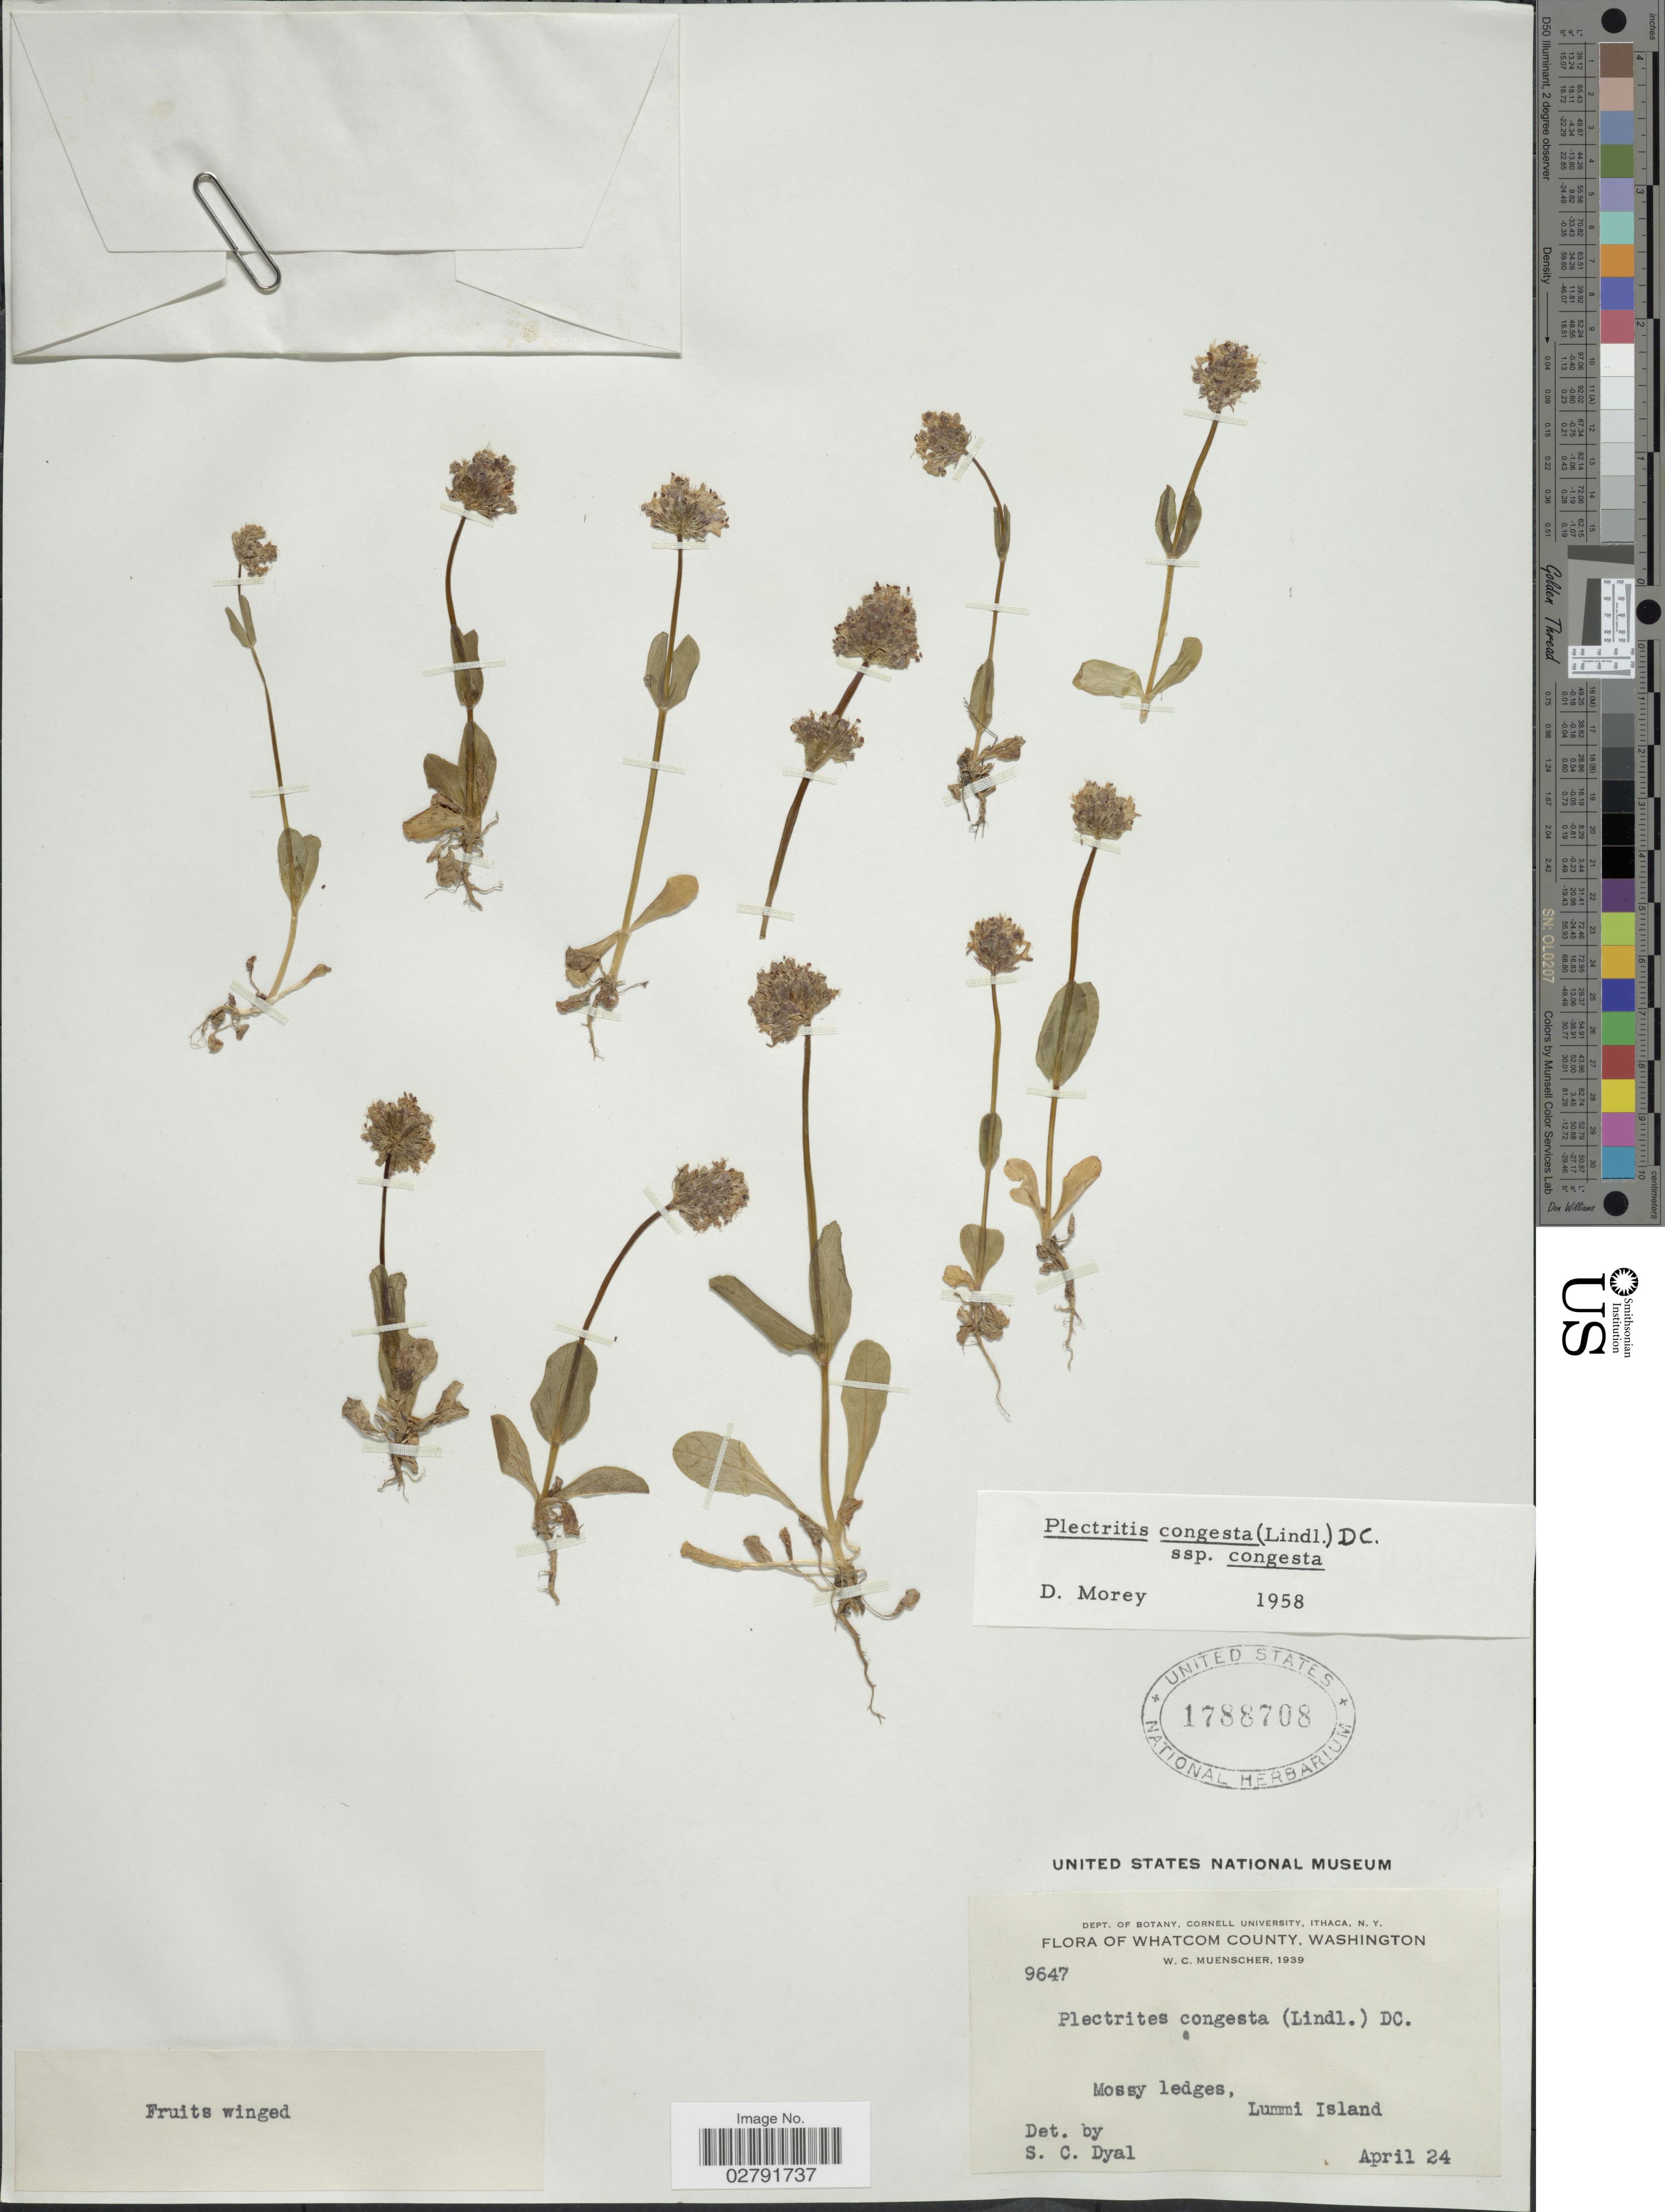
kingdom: Plantae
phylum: Tracheophyta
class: Magnoliopsida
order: Dipsacales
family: Caprifoliaceae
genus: Plectritis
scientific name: Plectritis congesta subsp. congesta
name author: (Lindl.) DC.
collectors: W. Muenscher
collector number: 9647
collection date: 1939-04-24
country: United States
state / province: Washington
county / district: Whatcom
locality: Whatcom County. Mossy ledges, Lummi Island.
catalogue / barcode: US 1788708